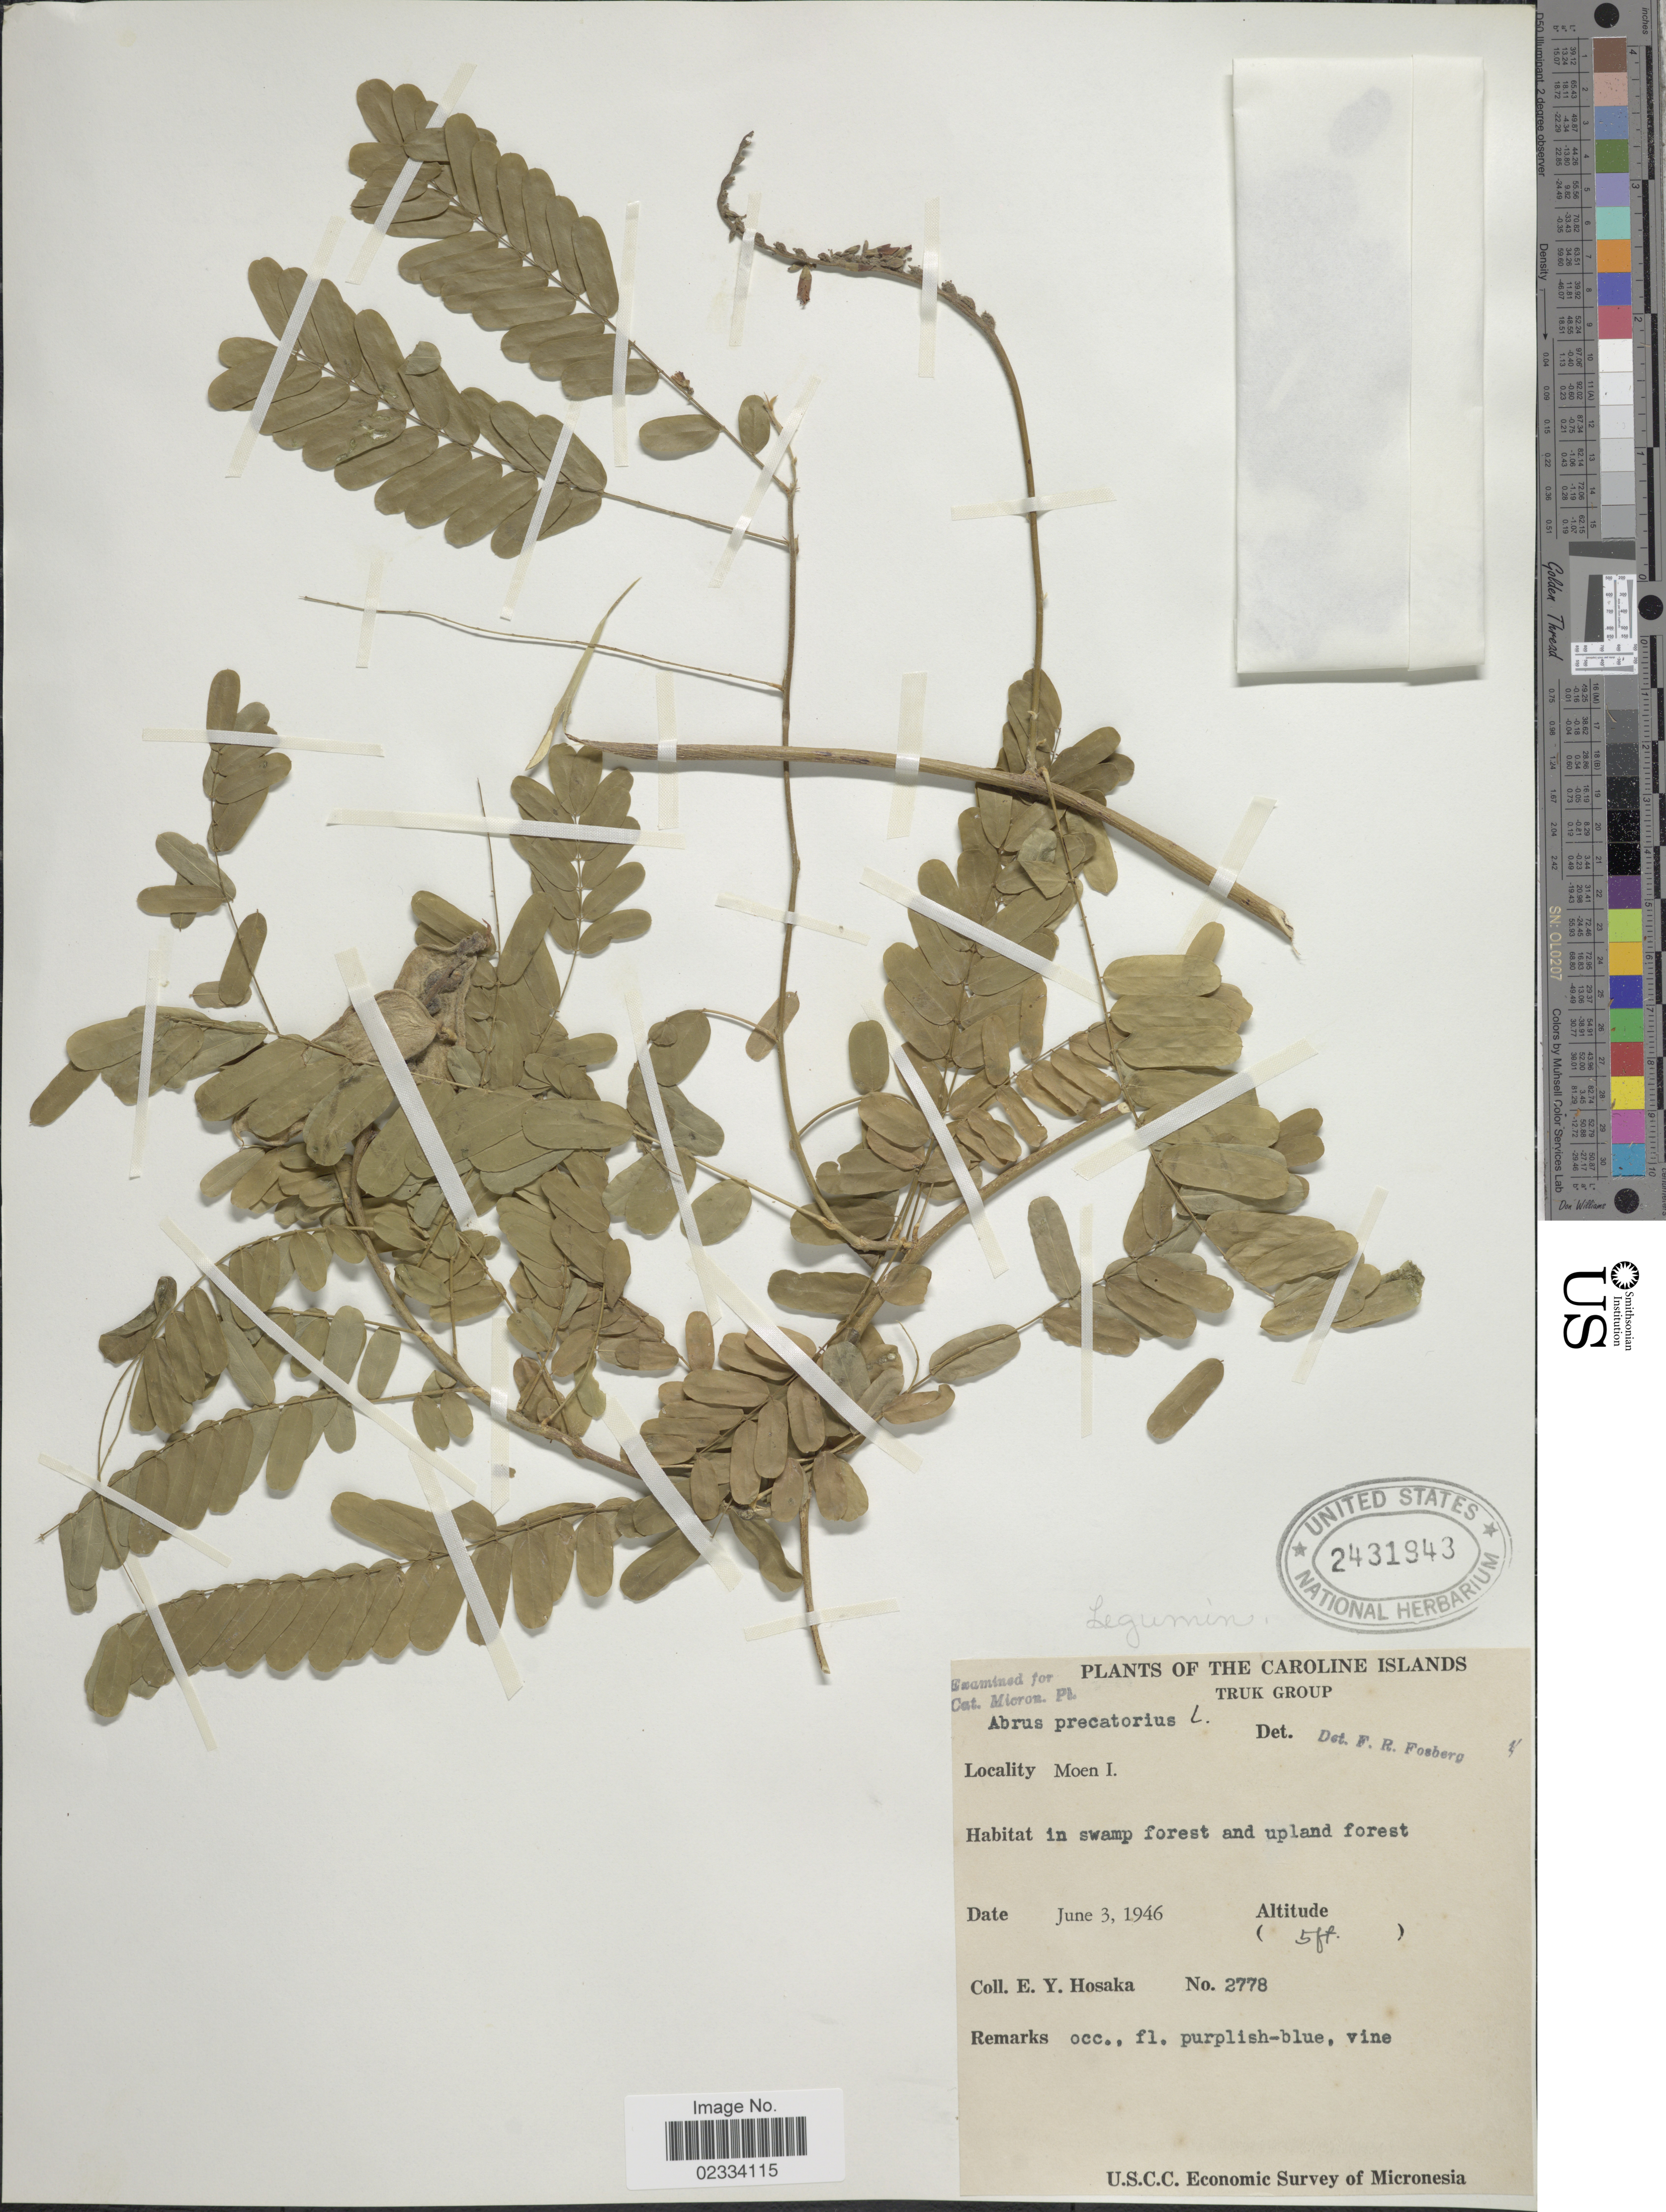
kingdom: Plantae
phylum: Tracheophyta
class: Magnoliopsida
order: Fabales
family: Fabaceae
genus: Abrus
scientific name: Abrus precatorius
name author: L.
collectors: E. Y. Hosaka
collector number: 2778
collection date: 1946-06-03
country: Micronesia, Federated States of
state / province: Truk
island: Moen [Wono]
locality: Caroline Islands. Moen I.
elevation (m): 2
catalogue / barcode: US 2431943